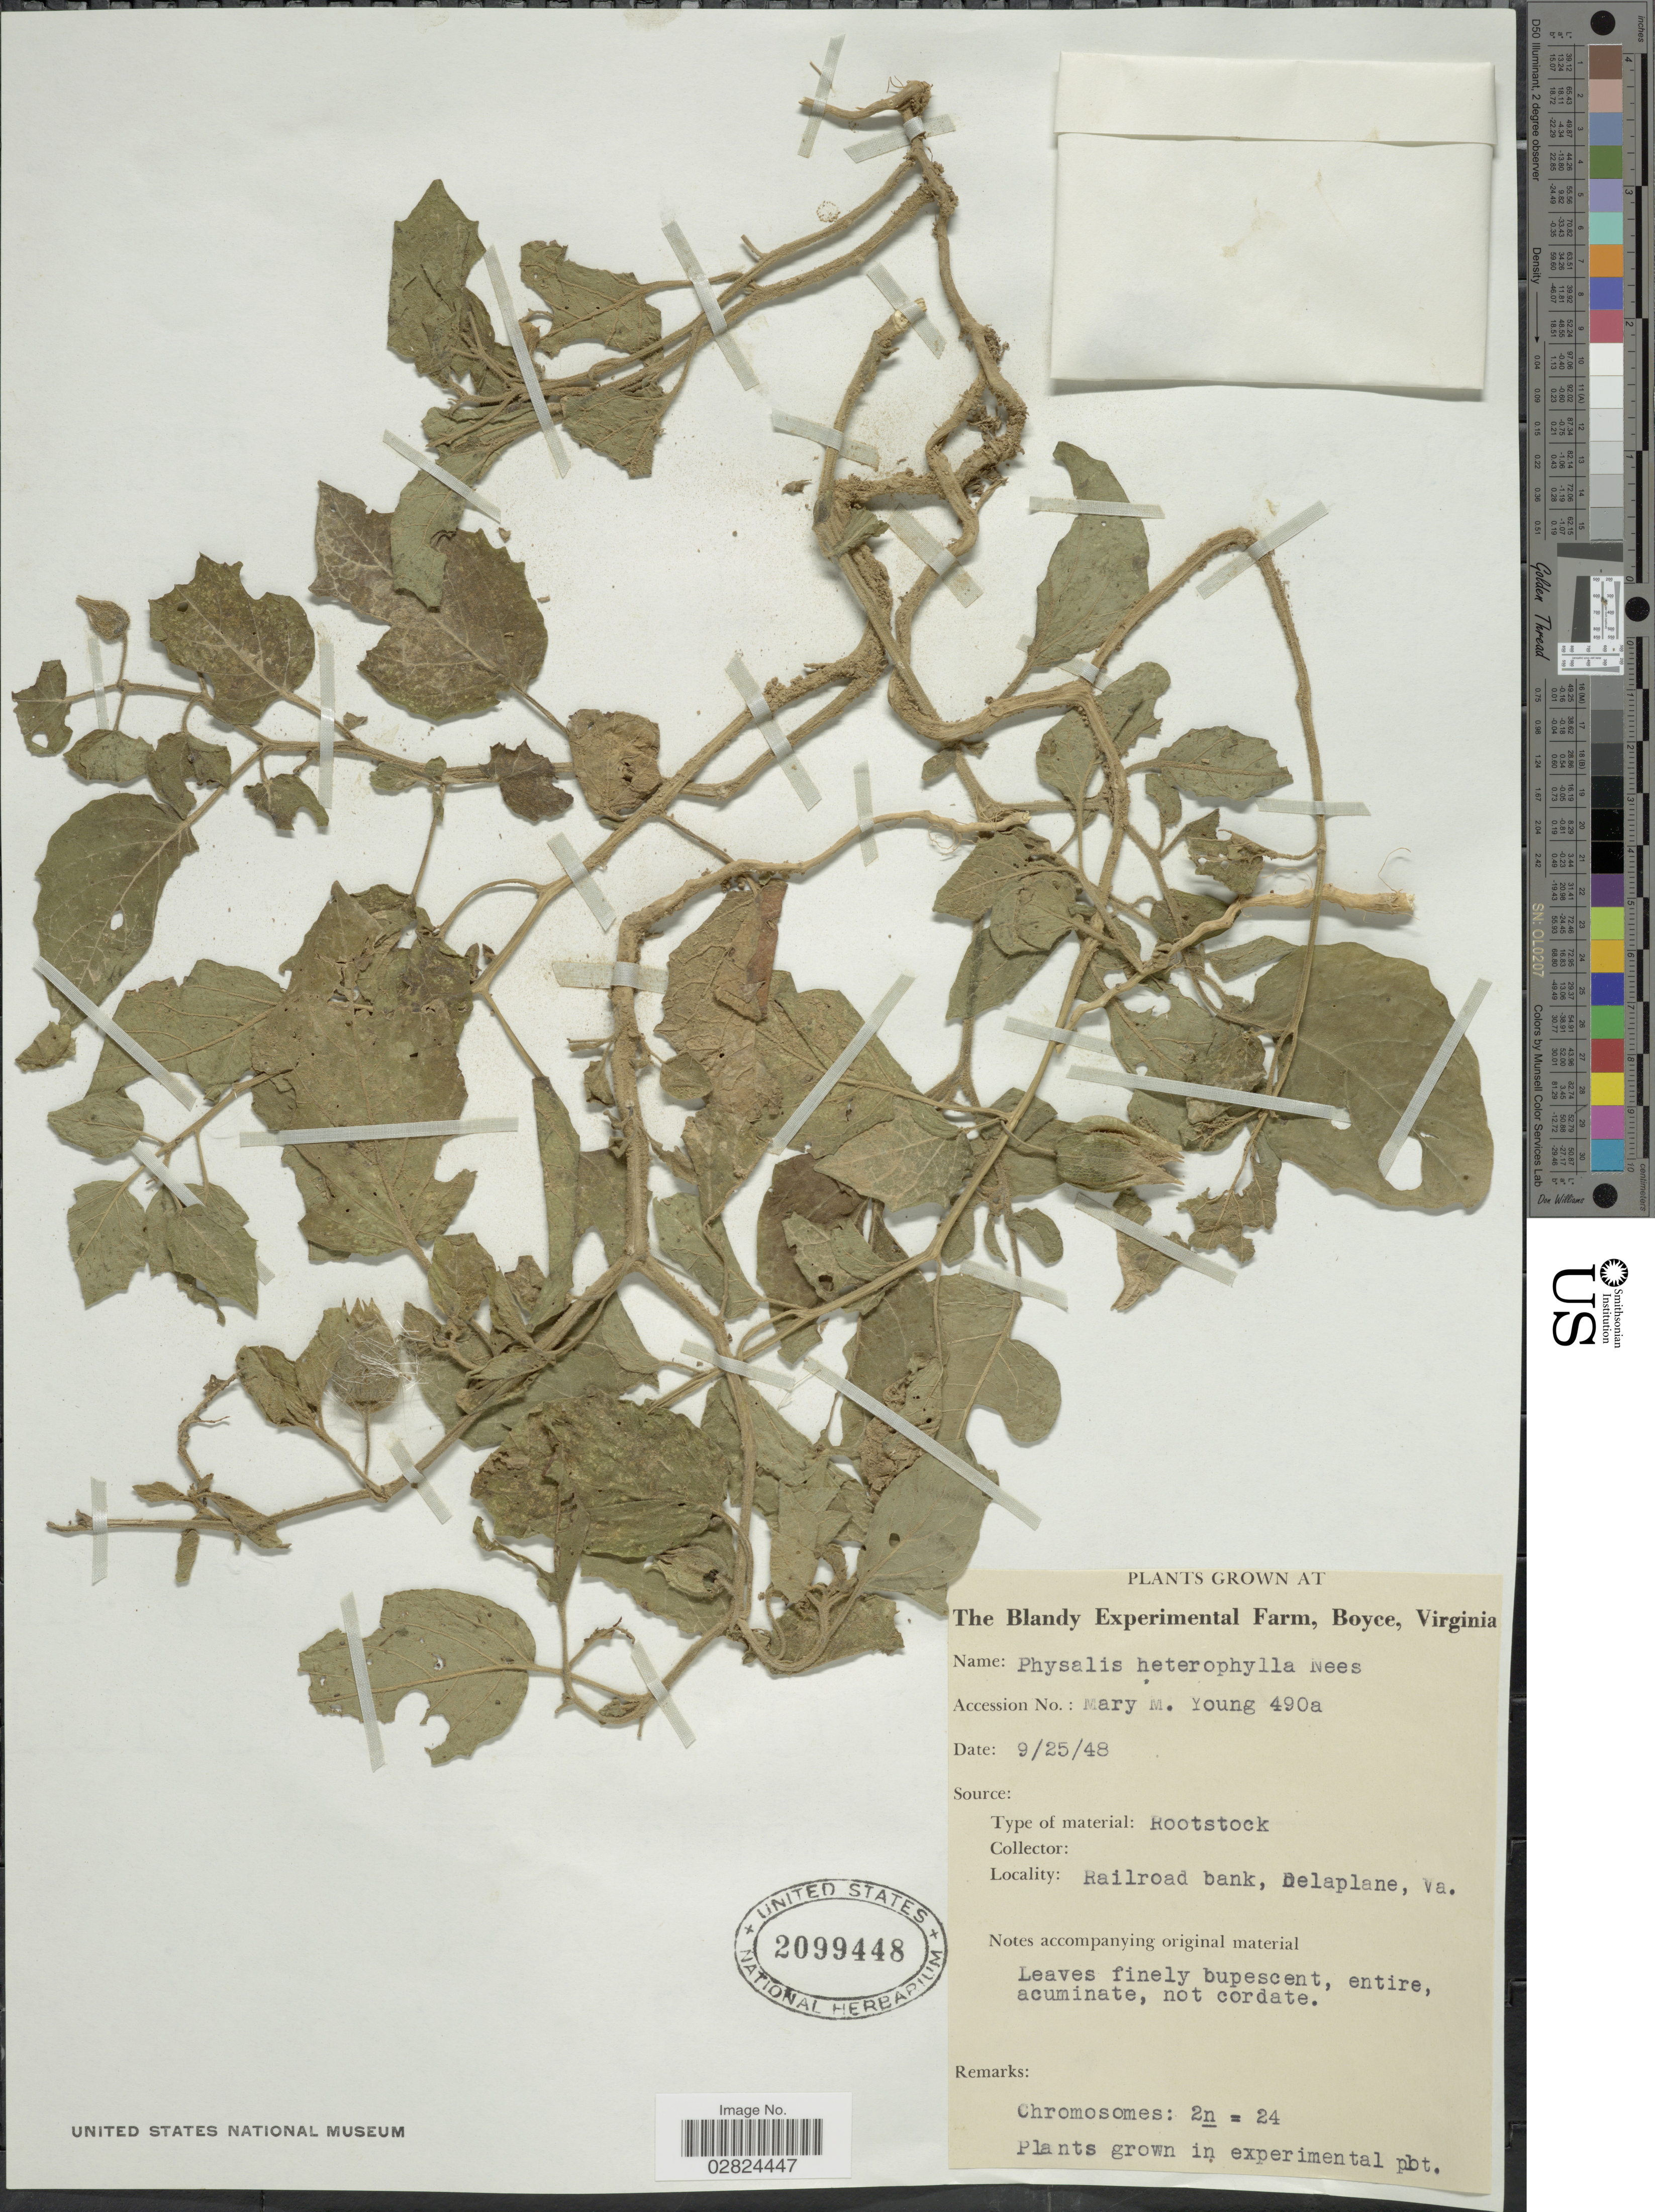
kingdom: Plantae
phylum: Tracheophyta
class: Magnoliopsida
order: Solanales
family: Solanaceae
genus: Physalis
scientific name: Physalis heterophylla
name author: Nees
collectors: M. Young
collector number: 490a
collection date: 1948-09-25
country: United States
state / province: Virginia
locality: The Blandy Experimental Farm, Boyce.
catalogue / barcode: US 2099448